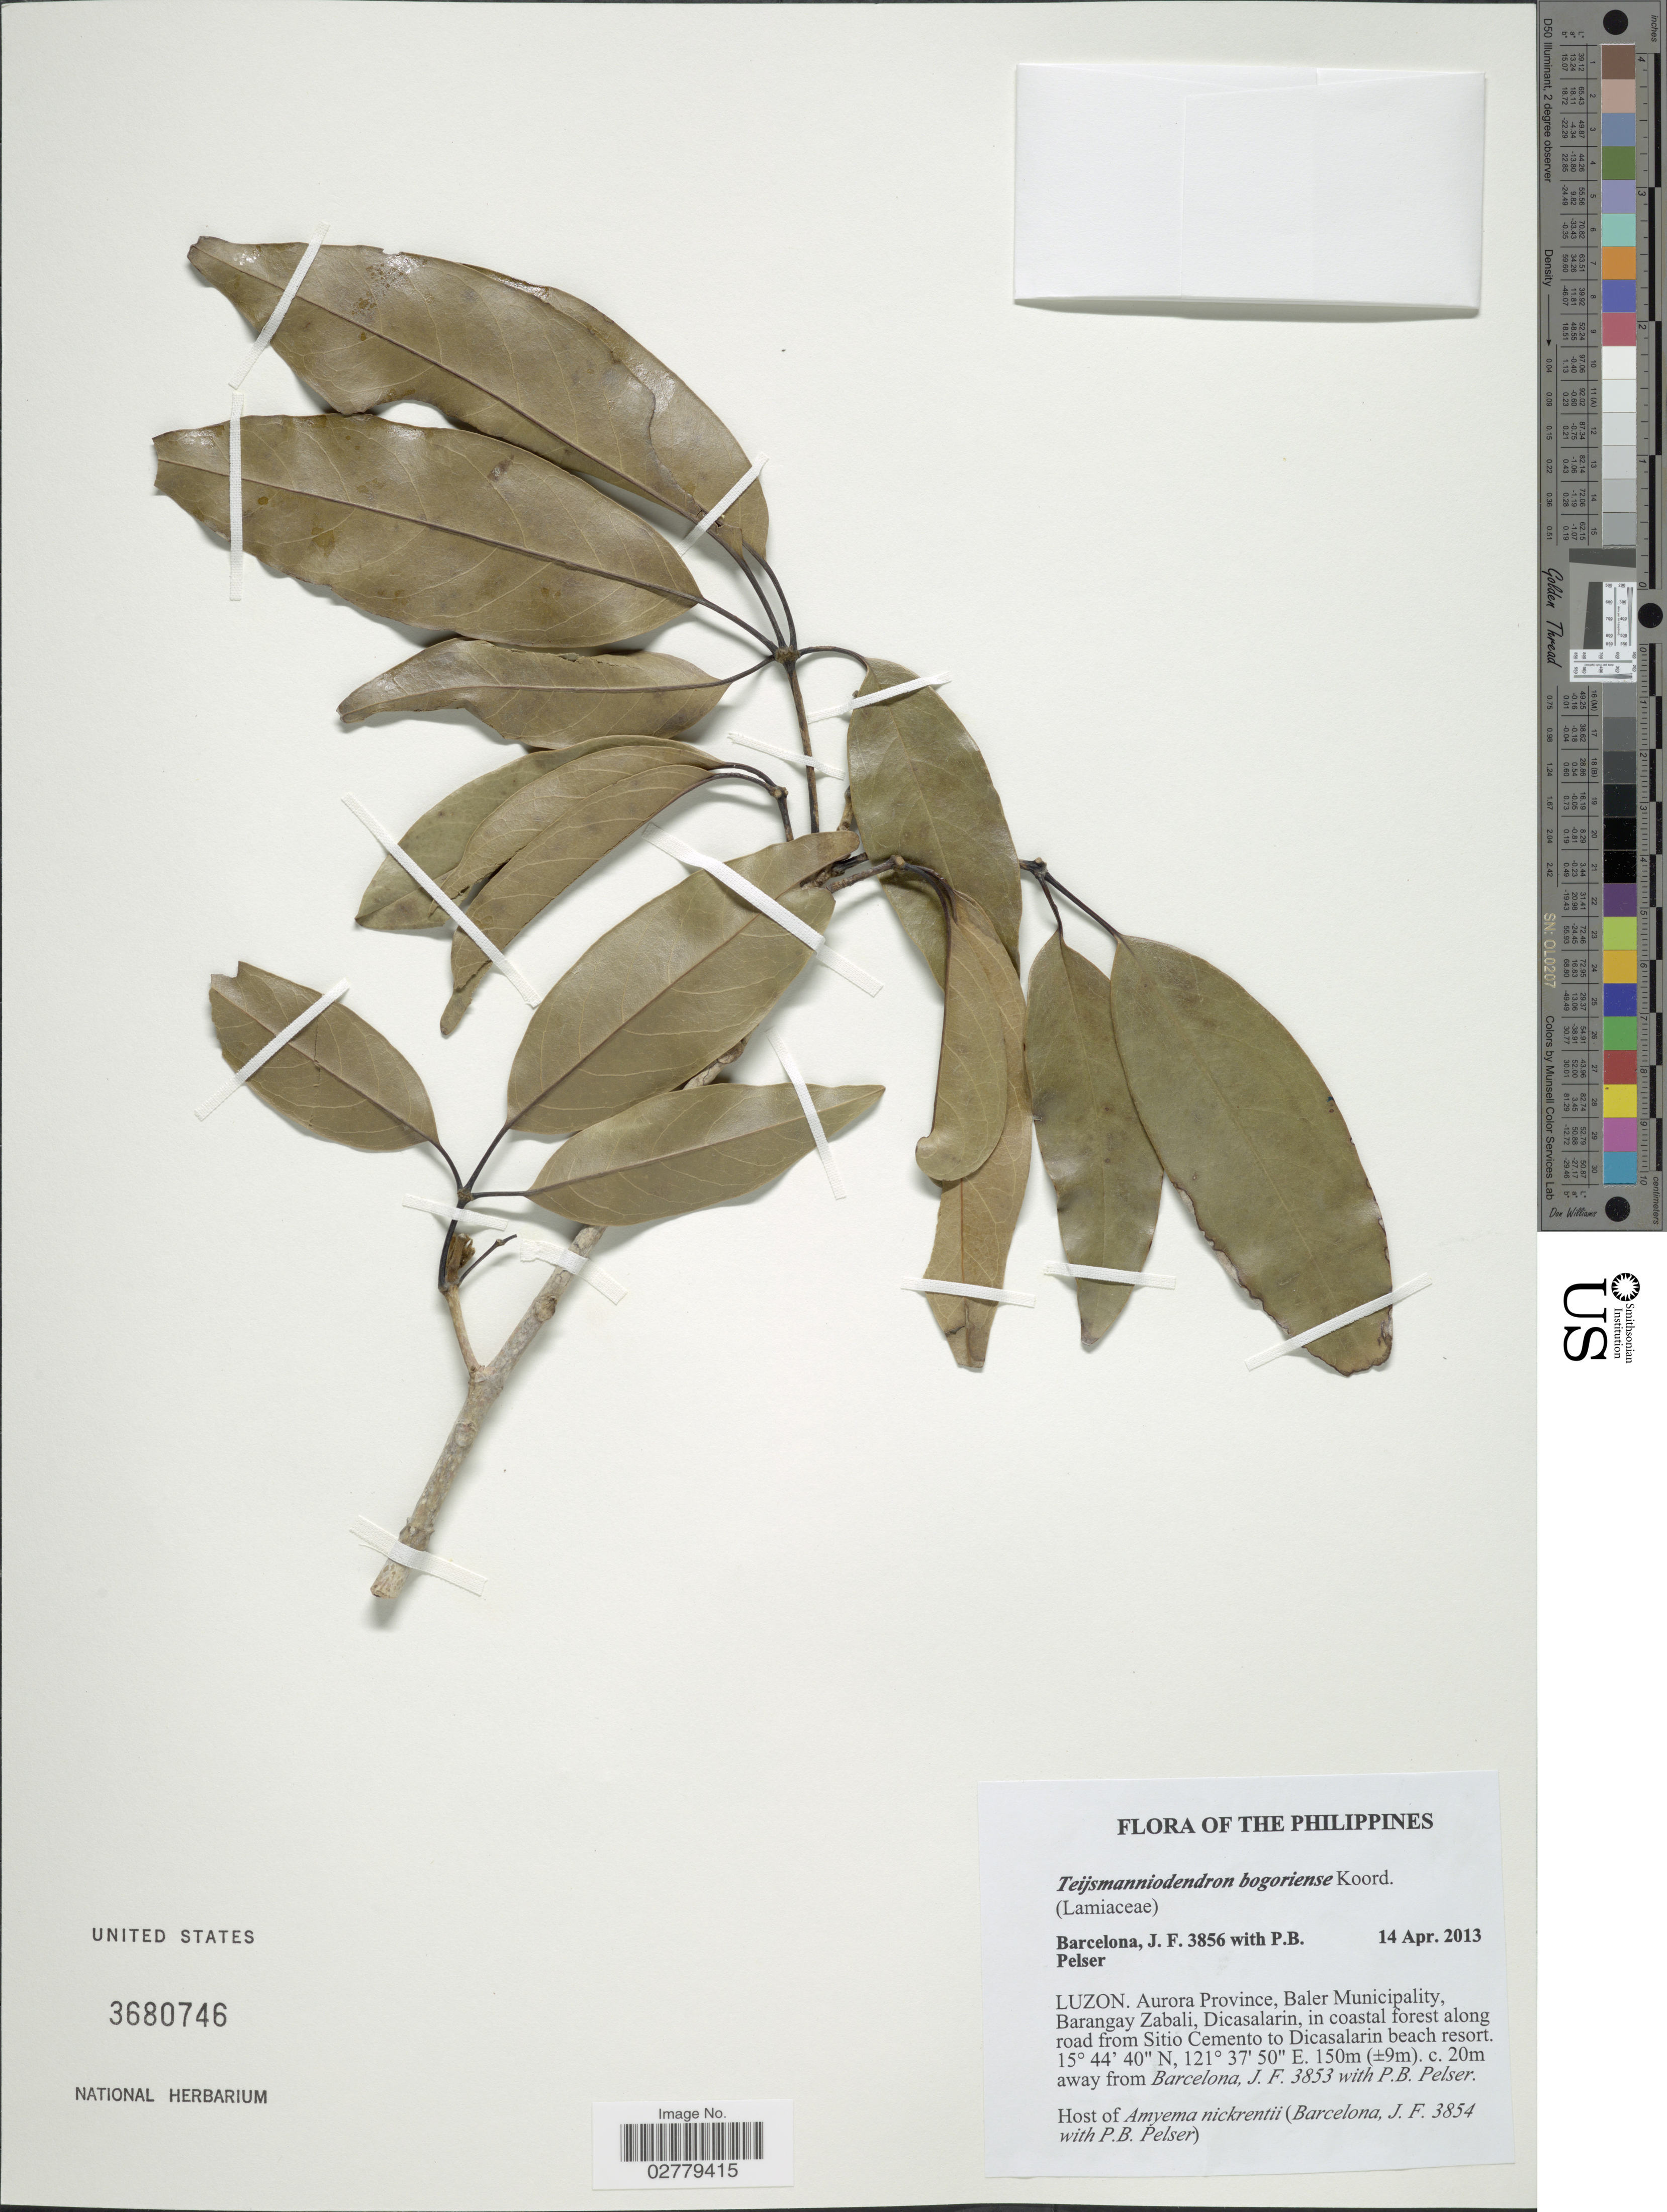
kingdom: Plantae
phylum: Tracheophyta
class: Magnoliopsida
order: Lamiales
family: Lamiaceae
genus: Teijsmanniodendron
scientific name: Teijsmanniodendron bogoriense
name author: Koord.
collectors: J. F. Barcelona & P. Pelser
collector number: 3856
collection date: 2013-04-14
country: Philippines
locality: Luzon. Aurora Province, Baler Municipality, Barangay Zabali, Dicasalarin, in coastal forest along road from Sitio Cemento to Dicasalarin beach resort.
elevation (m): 150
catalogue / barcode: US 3680746